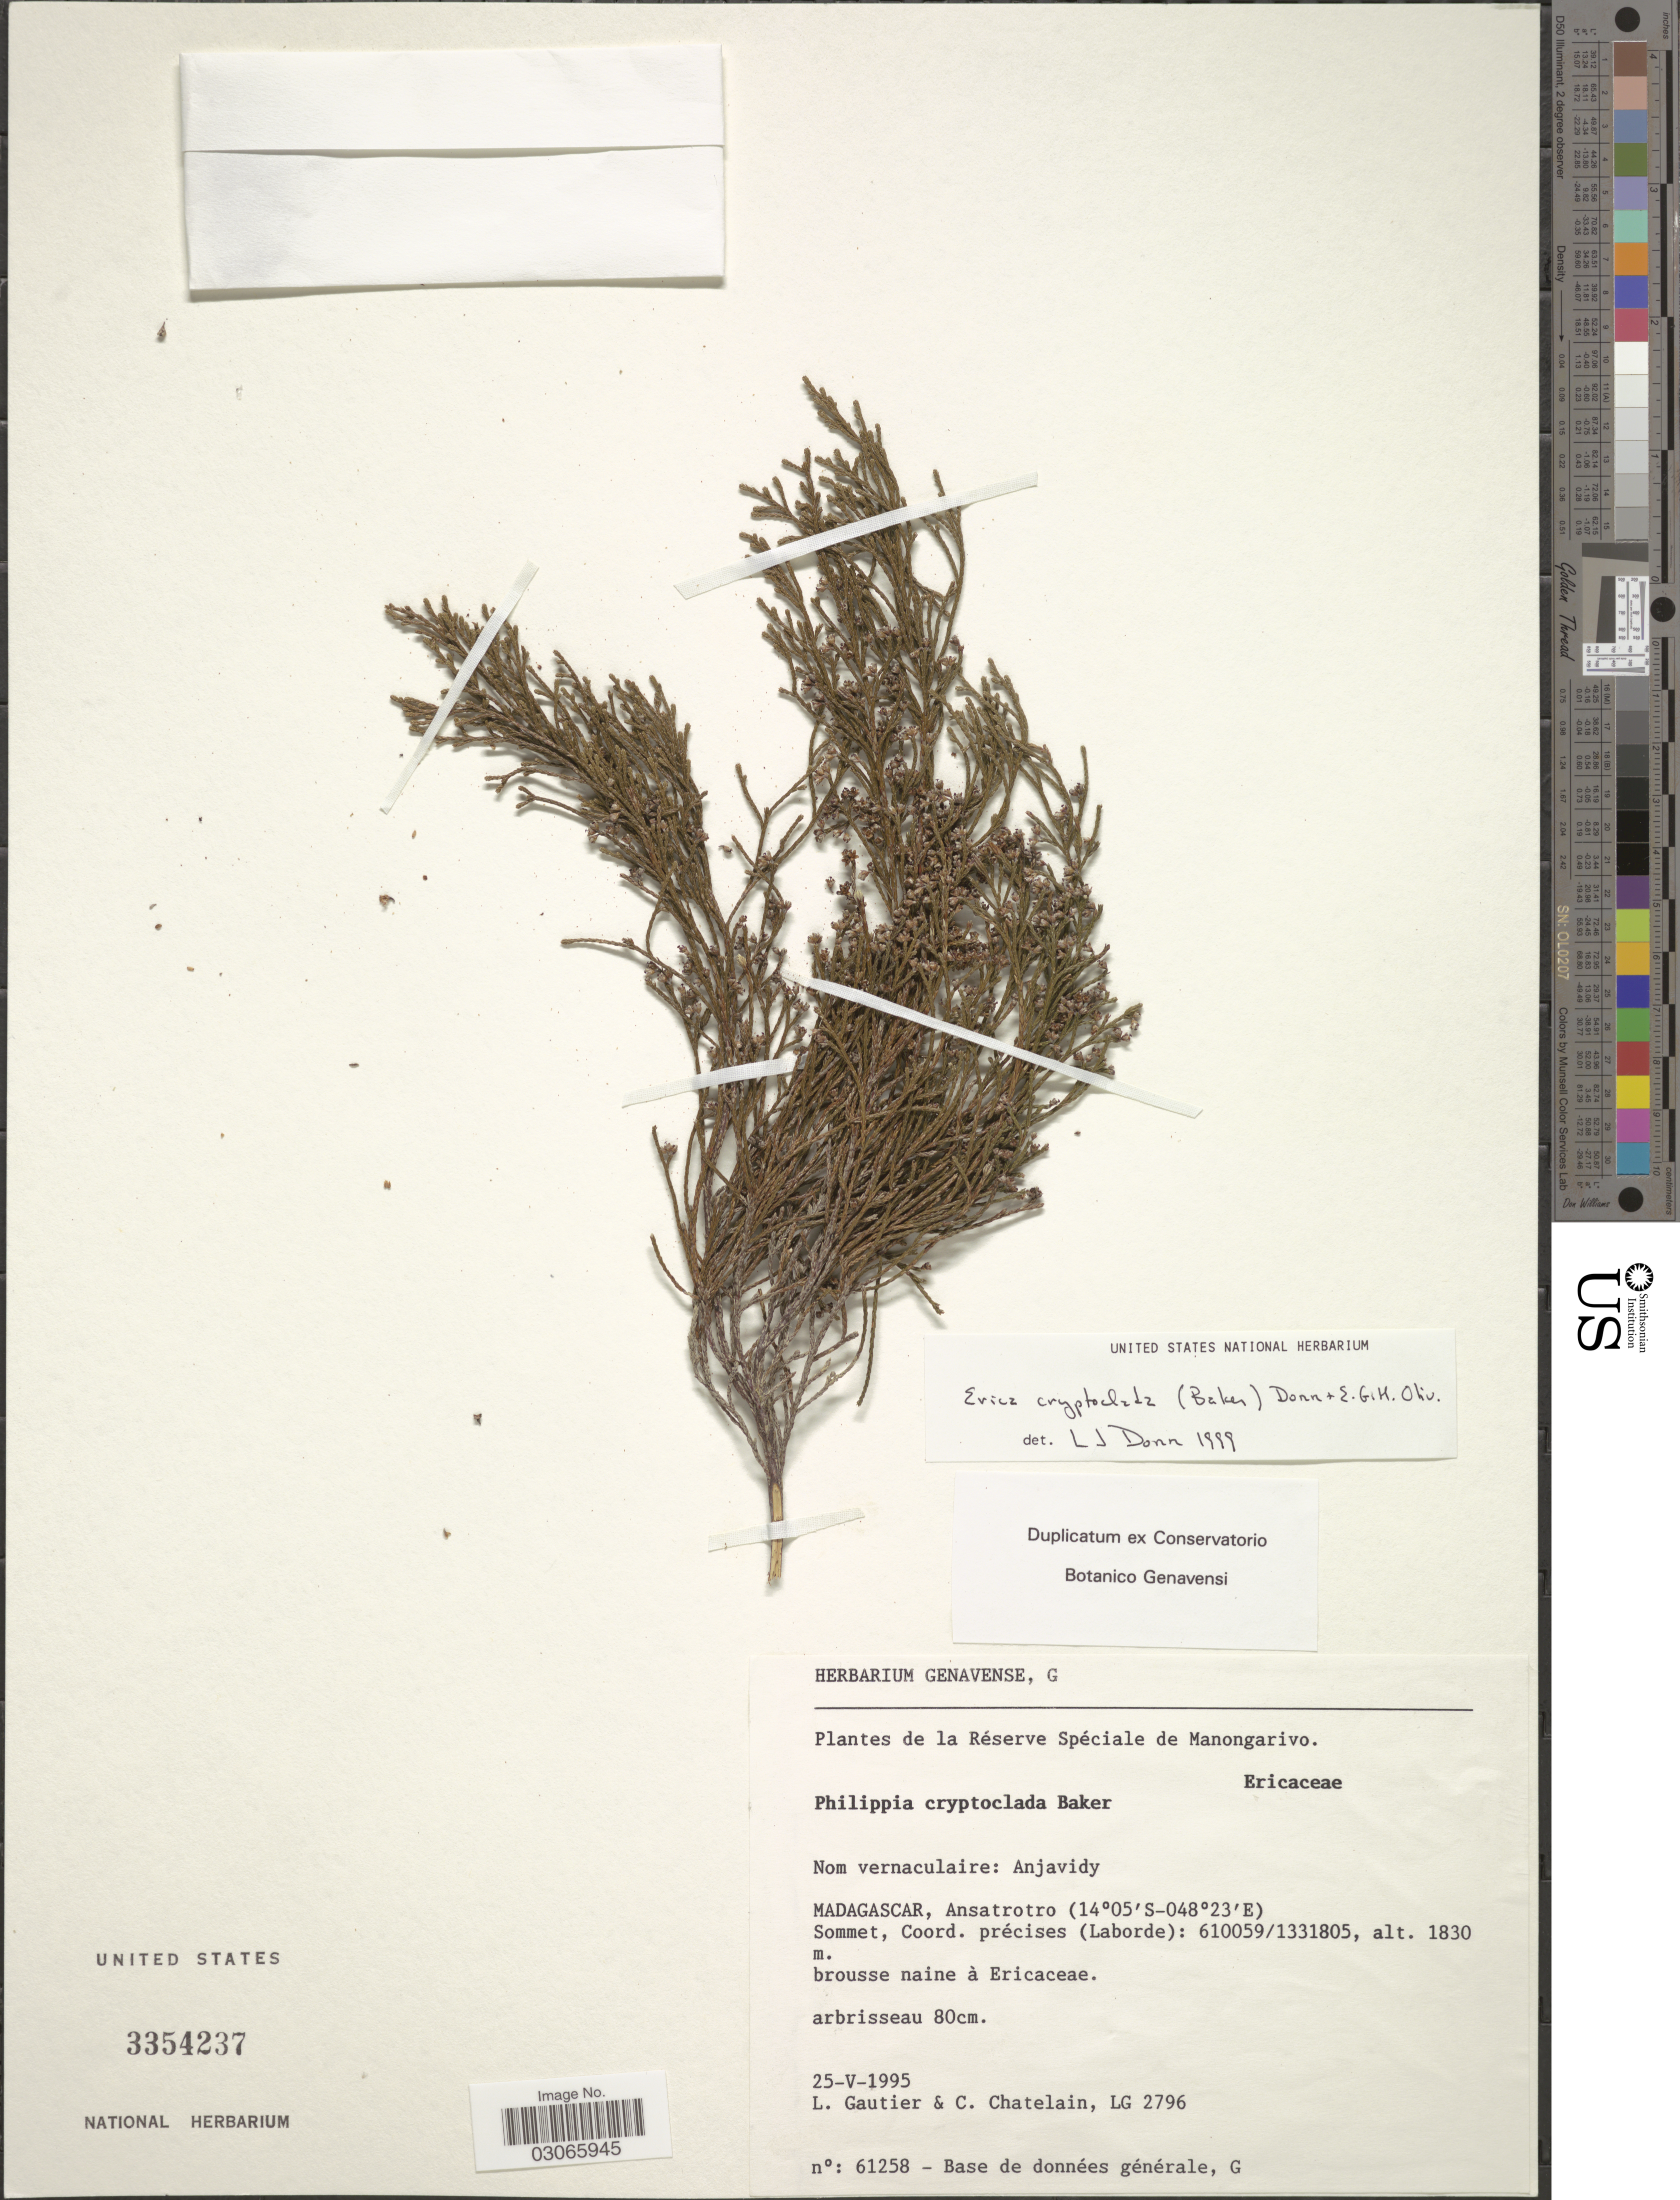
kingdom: Plantae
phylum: Tracheophyta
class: Magnoliopsida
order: Ericales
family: Ericaceae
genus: Erica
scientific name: Erica cryptoclada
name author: (Baker) Dorr & E.G.H. Oliv.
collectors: L. Gautier & C. Chatelain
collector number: LG 2796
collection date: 1995-05-25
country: Madagascar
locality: Réserve Spéciale de Manongarivo. Ansatrotro. Sommet.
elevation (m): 1830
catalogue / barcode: US 3354237